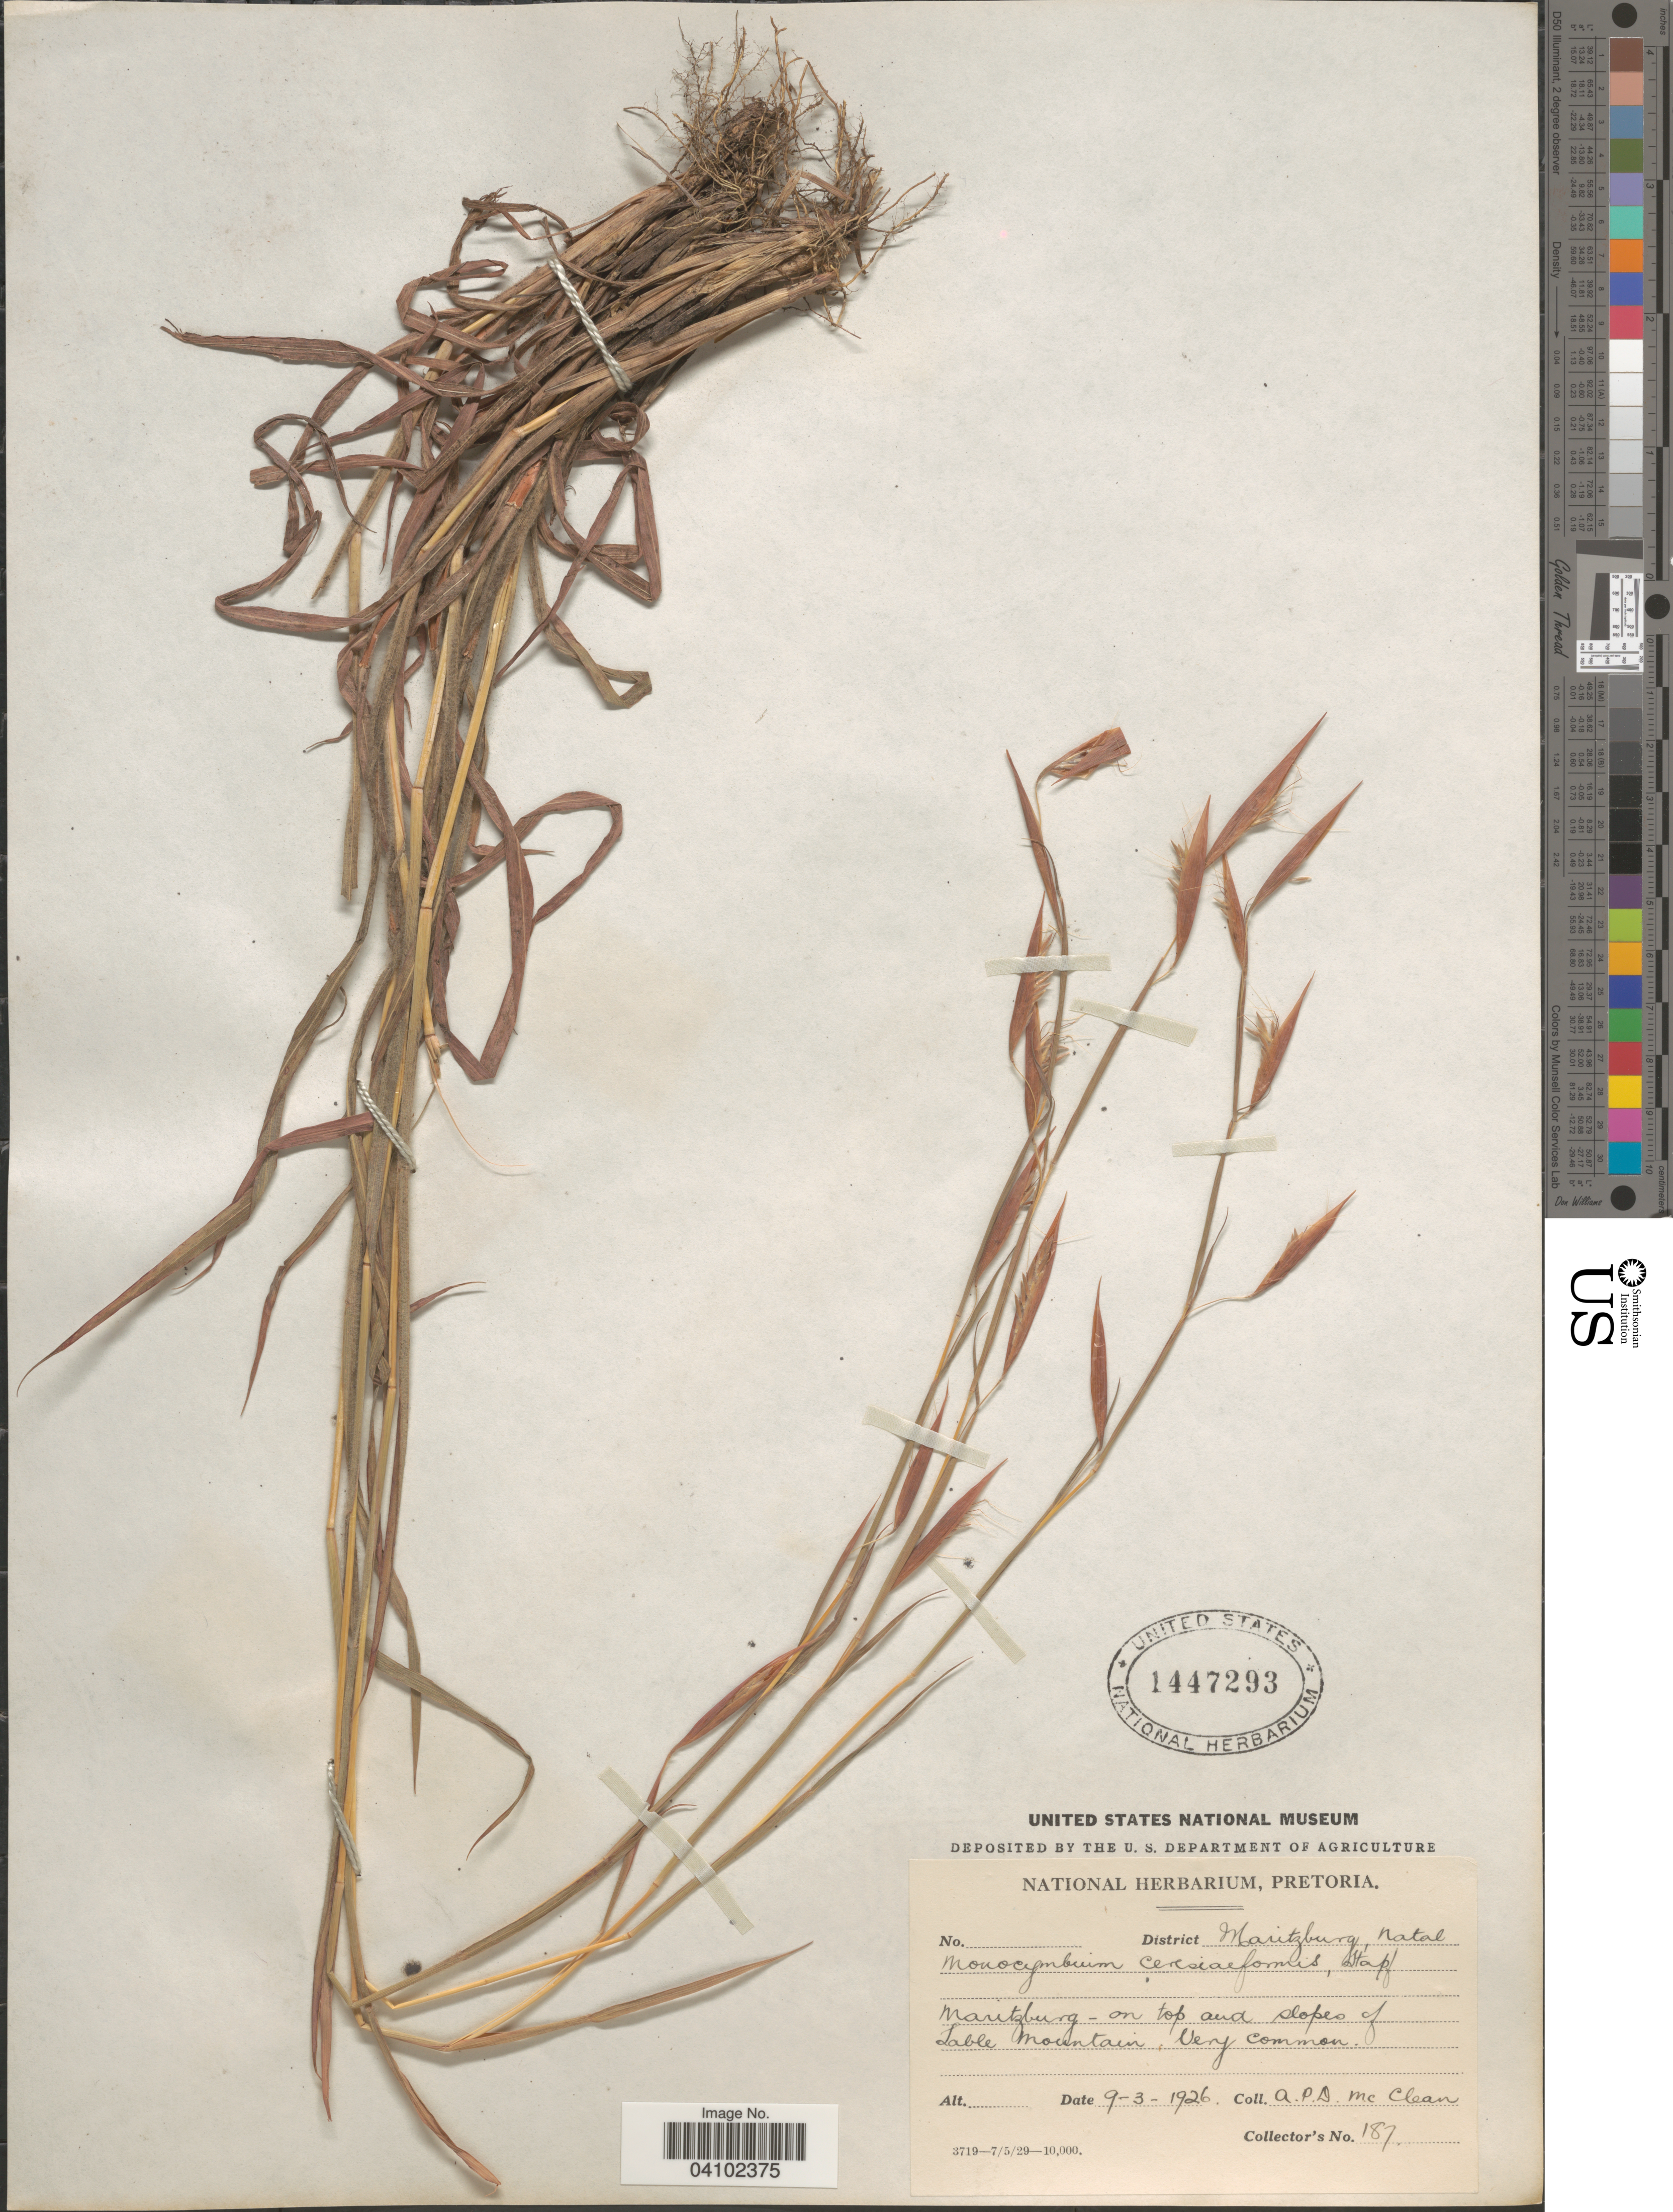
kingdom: Plantae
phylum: Tracheophyta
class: Liliopsida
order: Poales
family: Poaceae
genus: Monocymbium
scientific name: Monocymbium ceresiiforme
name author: (Nees) Stapf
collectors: A. McClean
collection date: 1926-03-09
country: South Africa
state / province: KwaZulu-Natal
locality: District Maritzburg, Natal. Maritzburg - on top and slopes of Table Mountain.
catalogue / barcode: US 1447293